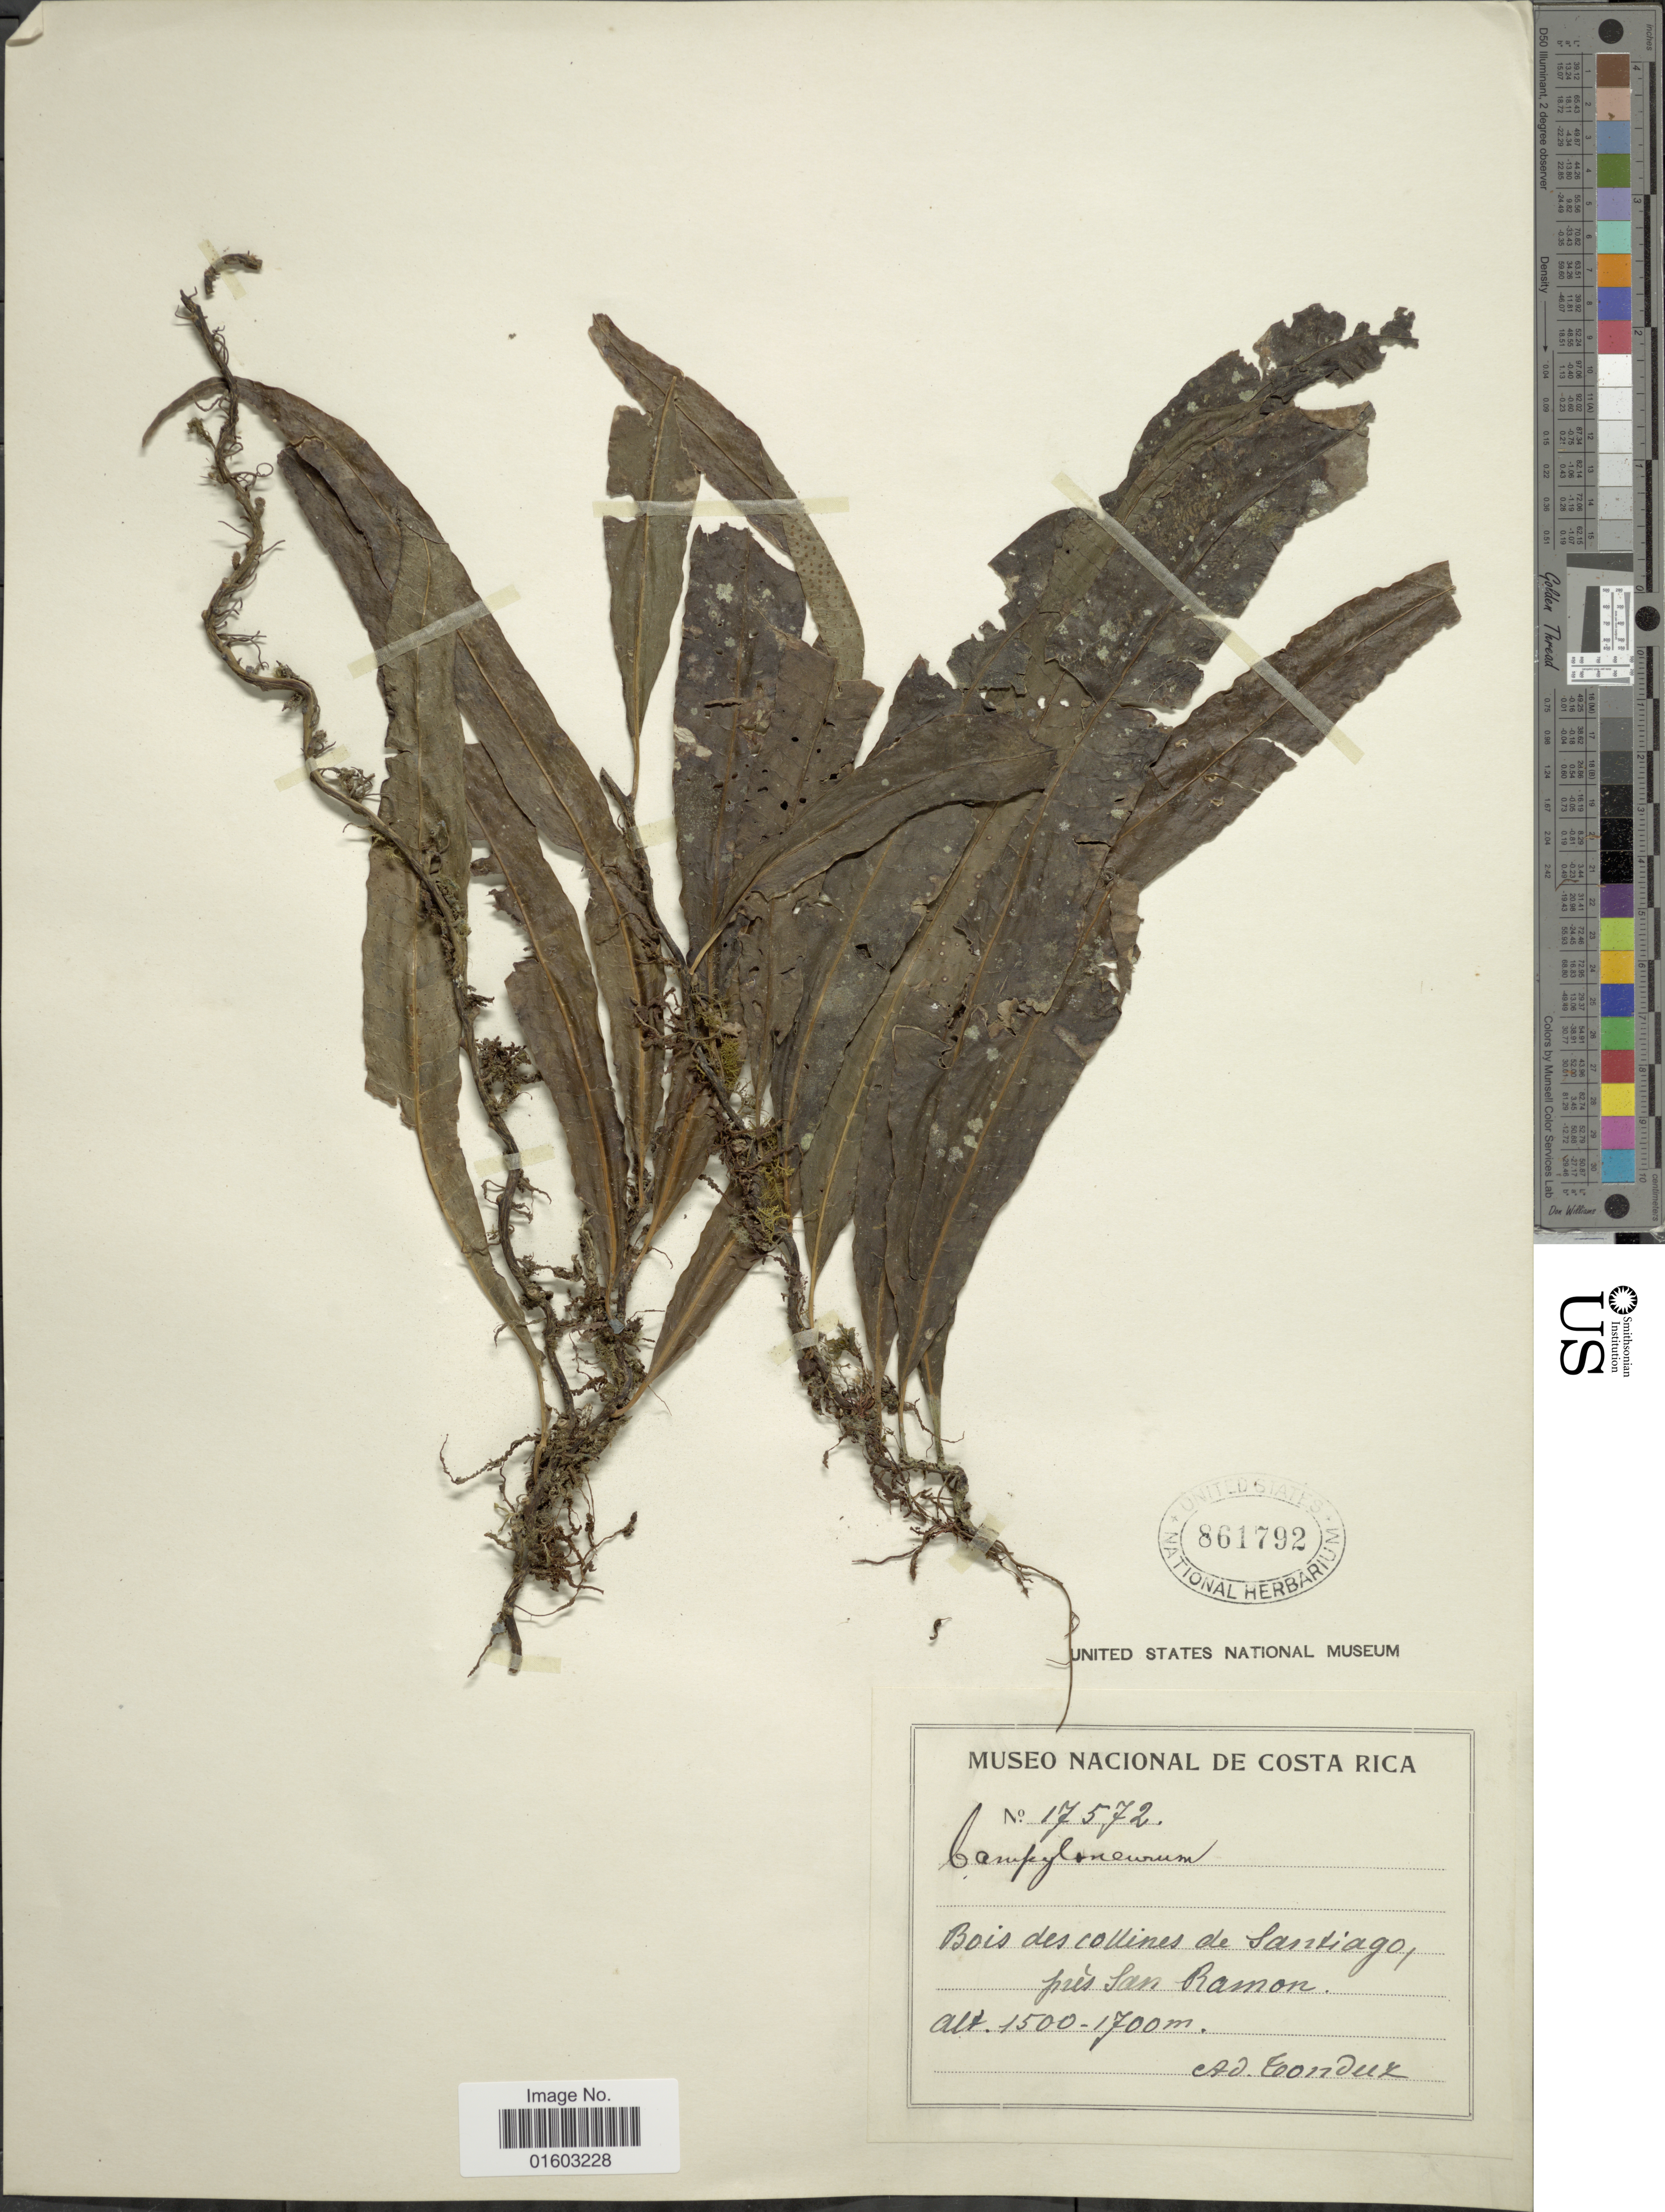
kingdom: Plantae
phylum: Tracheophyta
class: Polypodiopsida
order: Polypodiales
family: Polypodiaceae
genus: Campyloneurum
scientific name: Campyloneurum serpentinum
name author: (Christ) Ching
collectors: A. Tonduz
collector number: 17572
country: Costa Rica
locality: Bois des collines de Santiago pres San Ramon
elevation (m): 1500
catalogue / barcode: US 861792